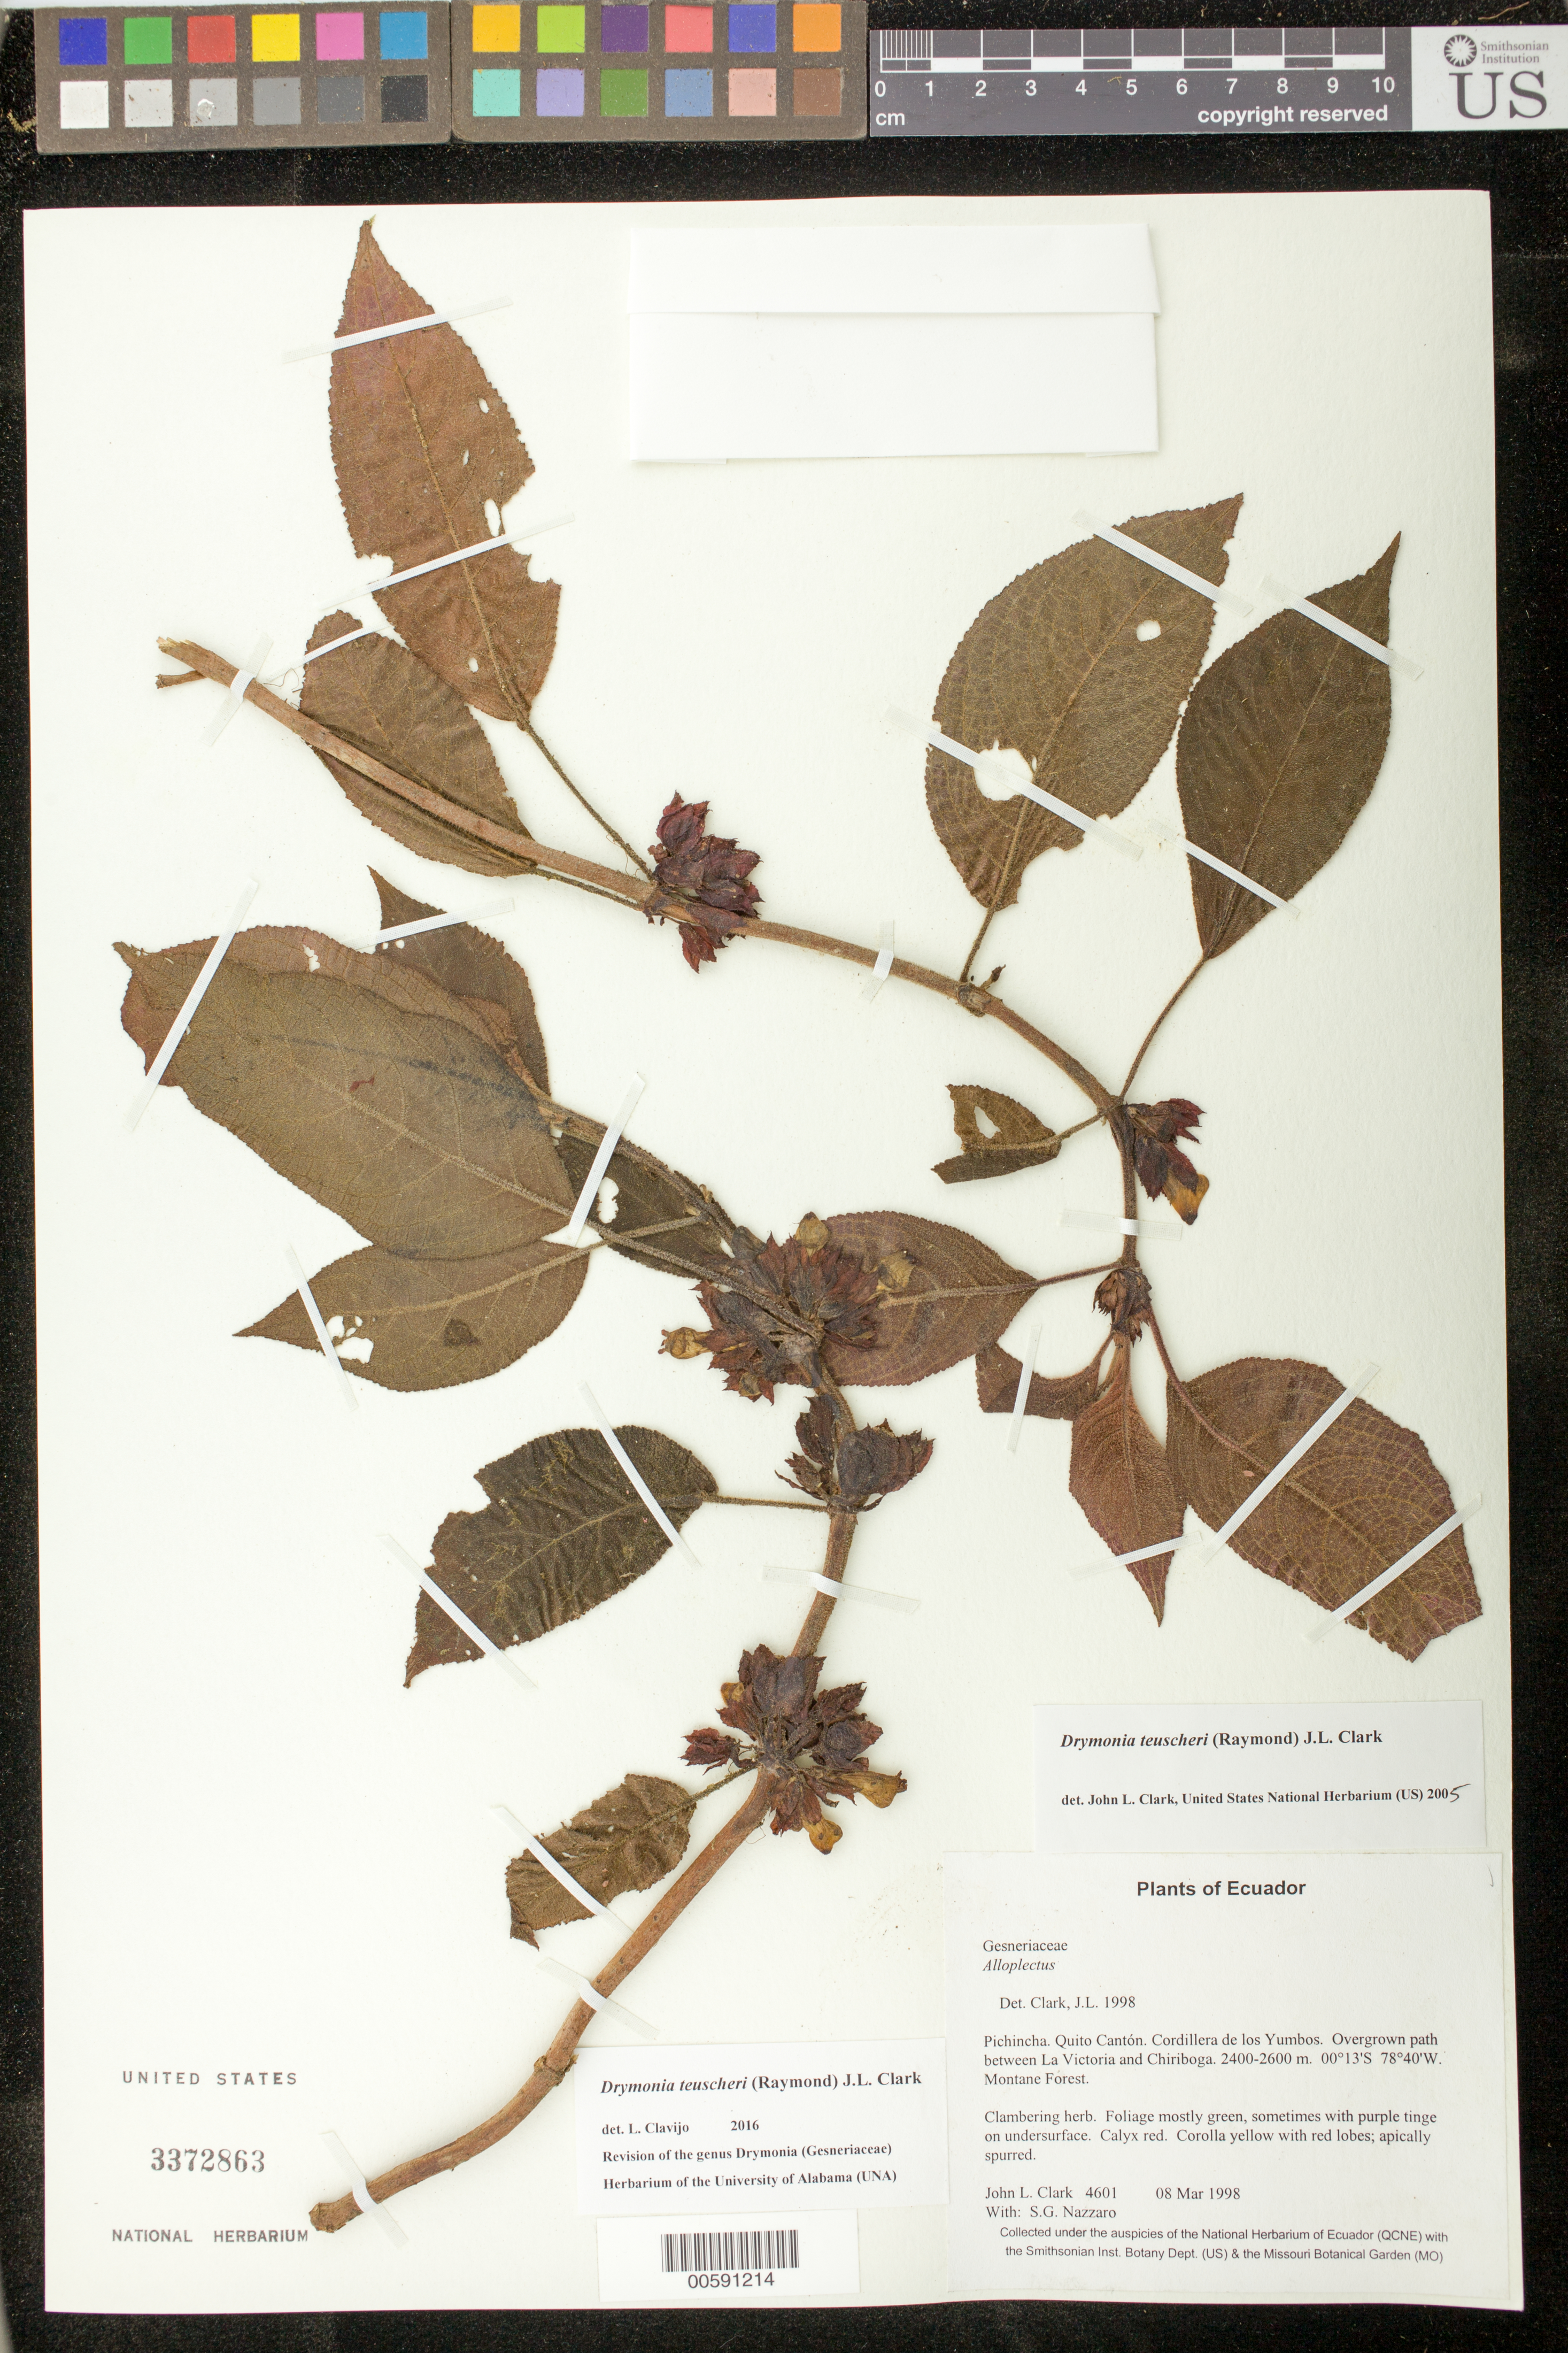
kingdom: Plantae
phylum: Tracheophyta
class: Magnoliopsida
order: Lamiales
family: Gesneriaceae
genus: Alloplectus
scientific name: Alloplectus sp.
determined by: Clark, J. L., (SEL), The Marie Selby Botanical Garden (UNITED STATES)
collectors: J. L. Clark & S. Nazzaro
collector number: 4601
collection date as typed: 08 Mar 1998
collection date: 1998-03-08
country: Ecuador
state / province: Pichincha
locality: Quito Cantón. Cordillera de los Yumbos. Overgrown path between La Victoria and Chiriboga.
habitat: Montane Forest.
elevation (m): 2400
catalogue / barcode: US 3372863